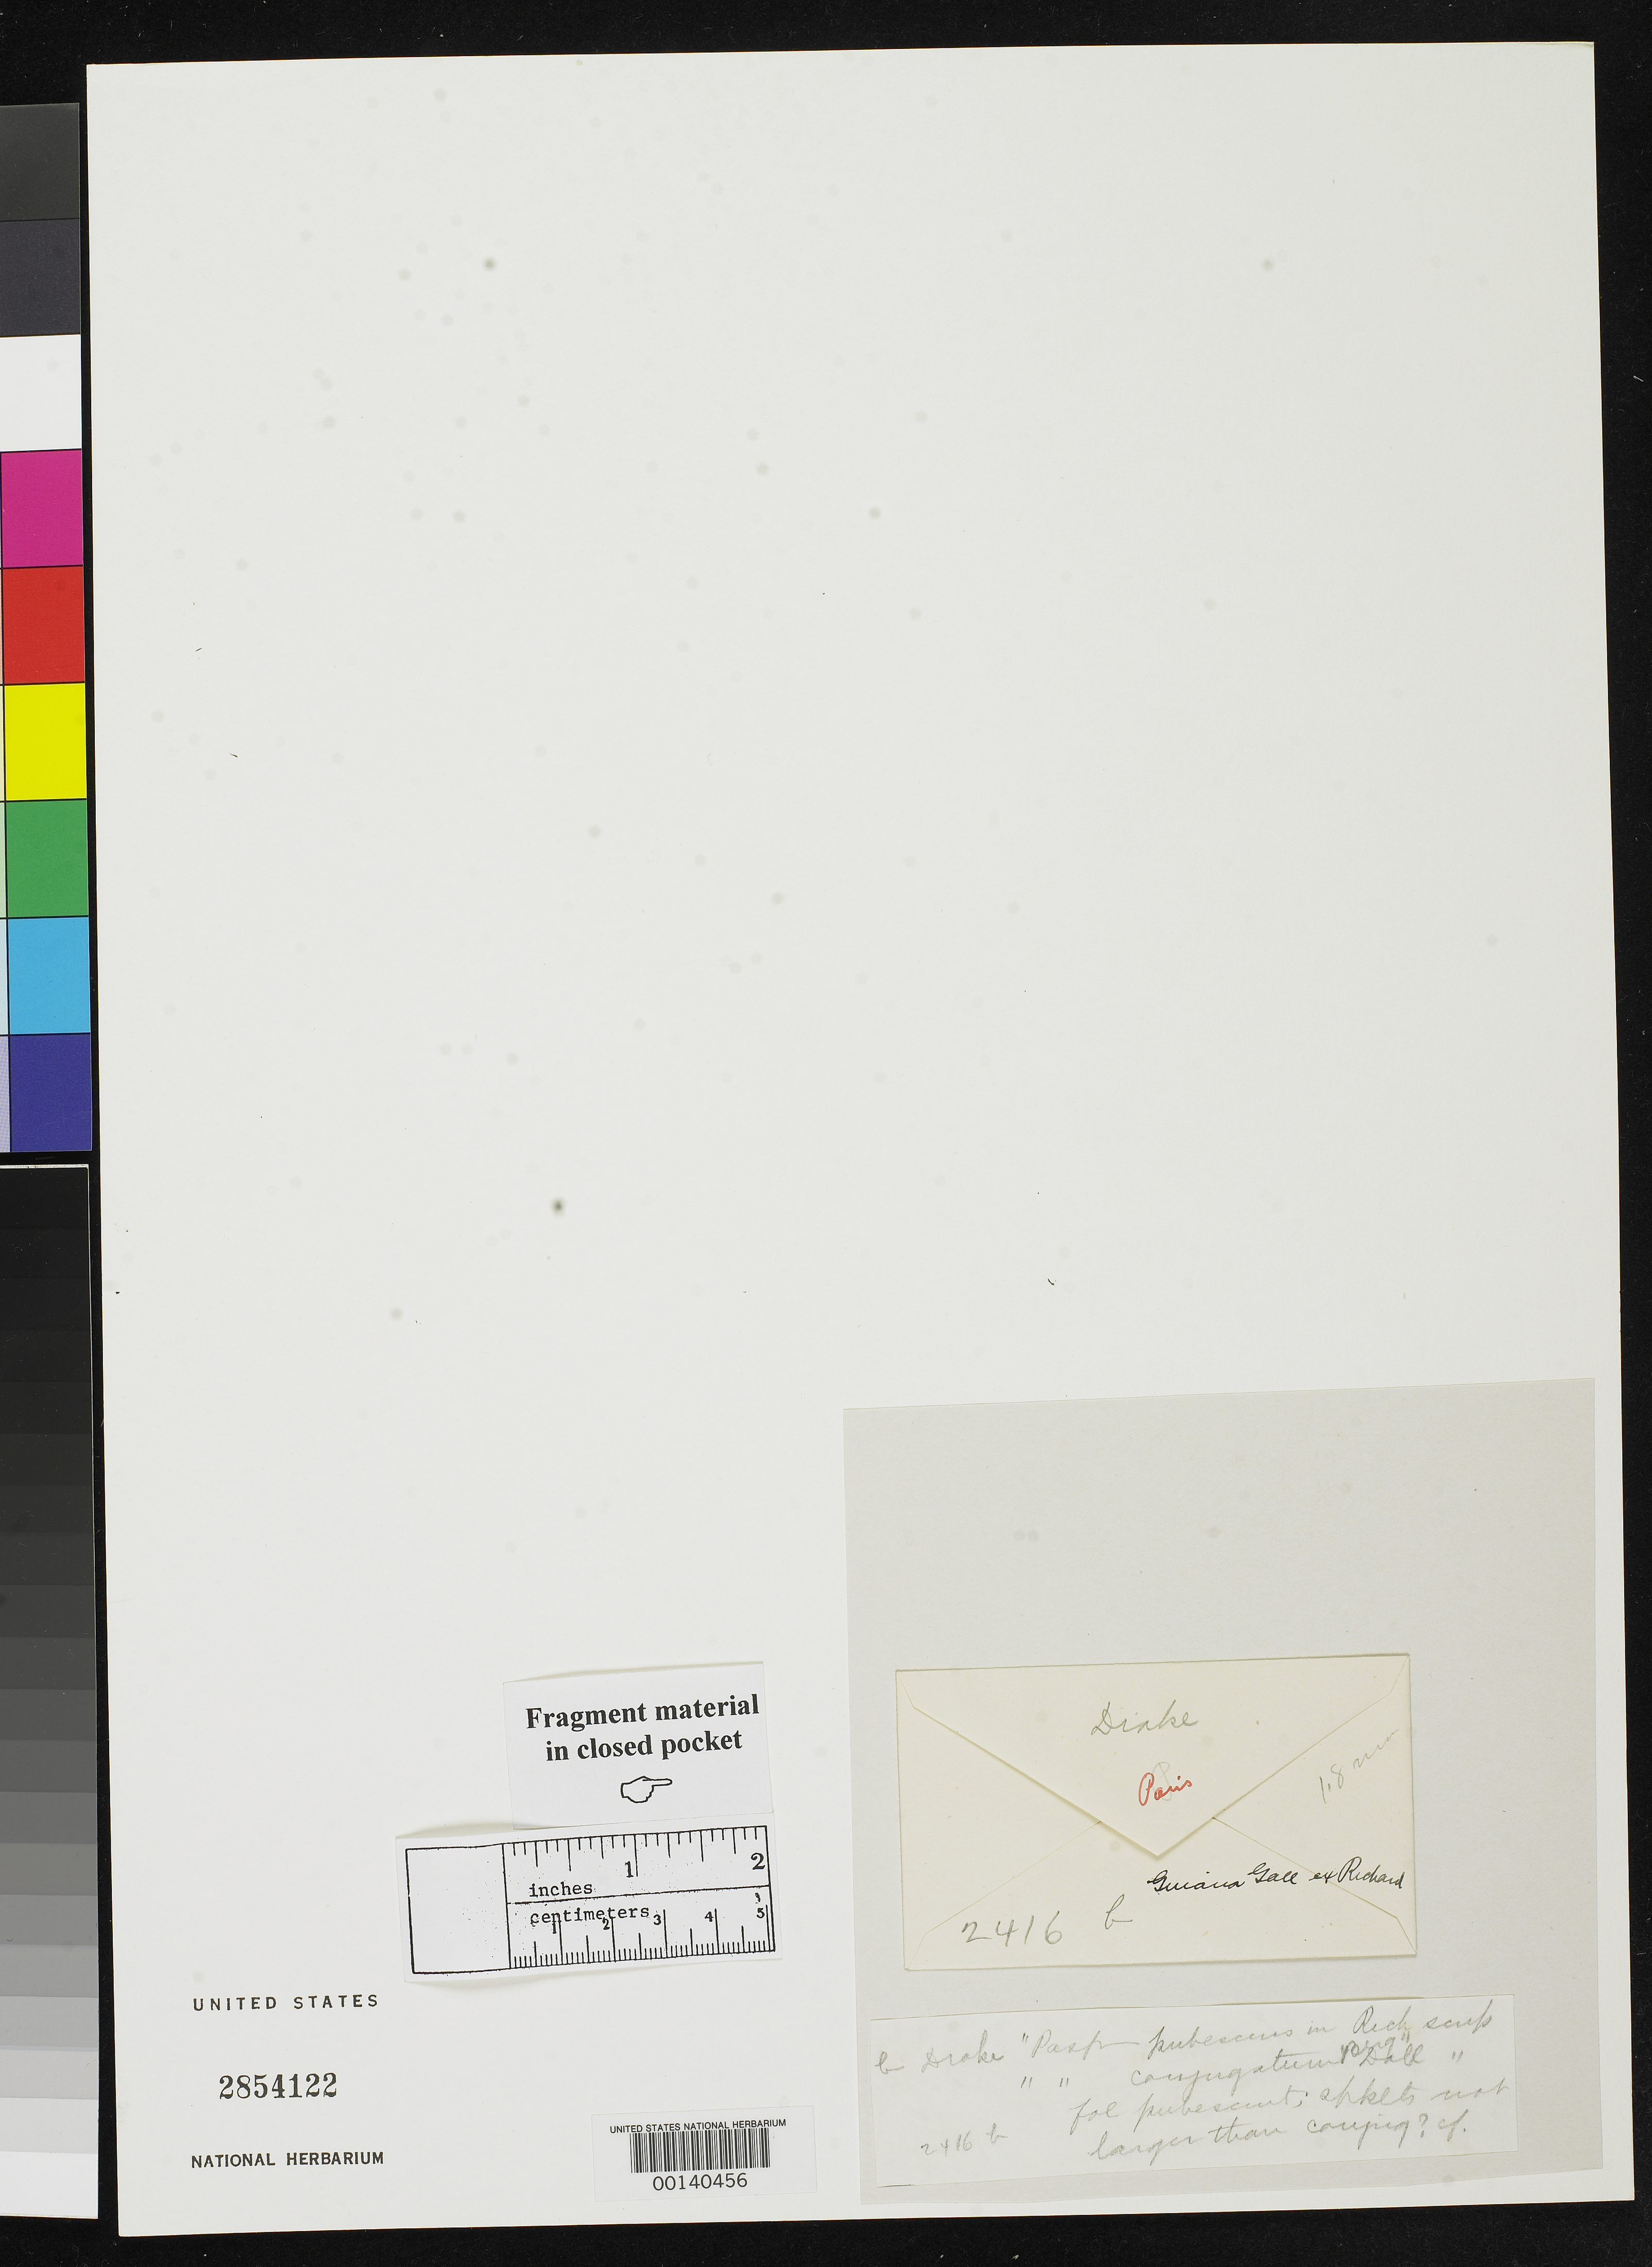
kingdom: Plantae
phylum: Tracheophyta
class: Liliopsida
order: Poales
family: Poaceae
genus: Paspalum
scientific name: Paspalum conjugatum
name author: P.J. Bergius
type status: Type Fragment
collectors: F. W. Sieber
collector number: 127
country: French Guiana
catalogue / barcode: US 2854122